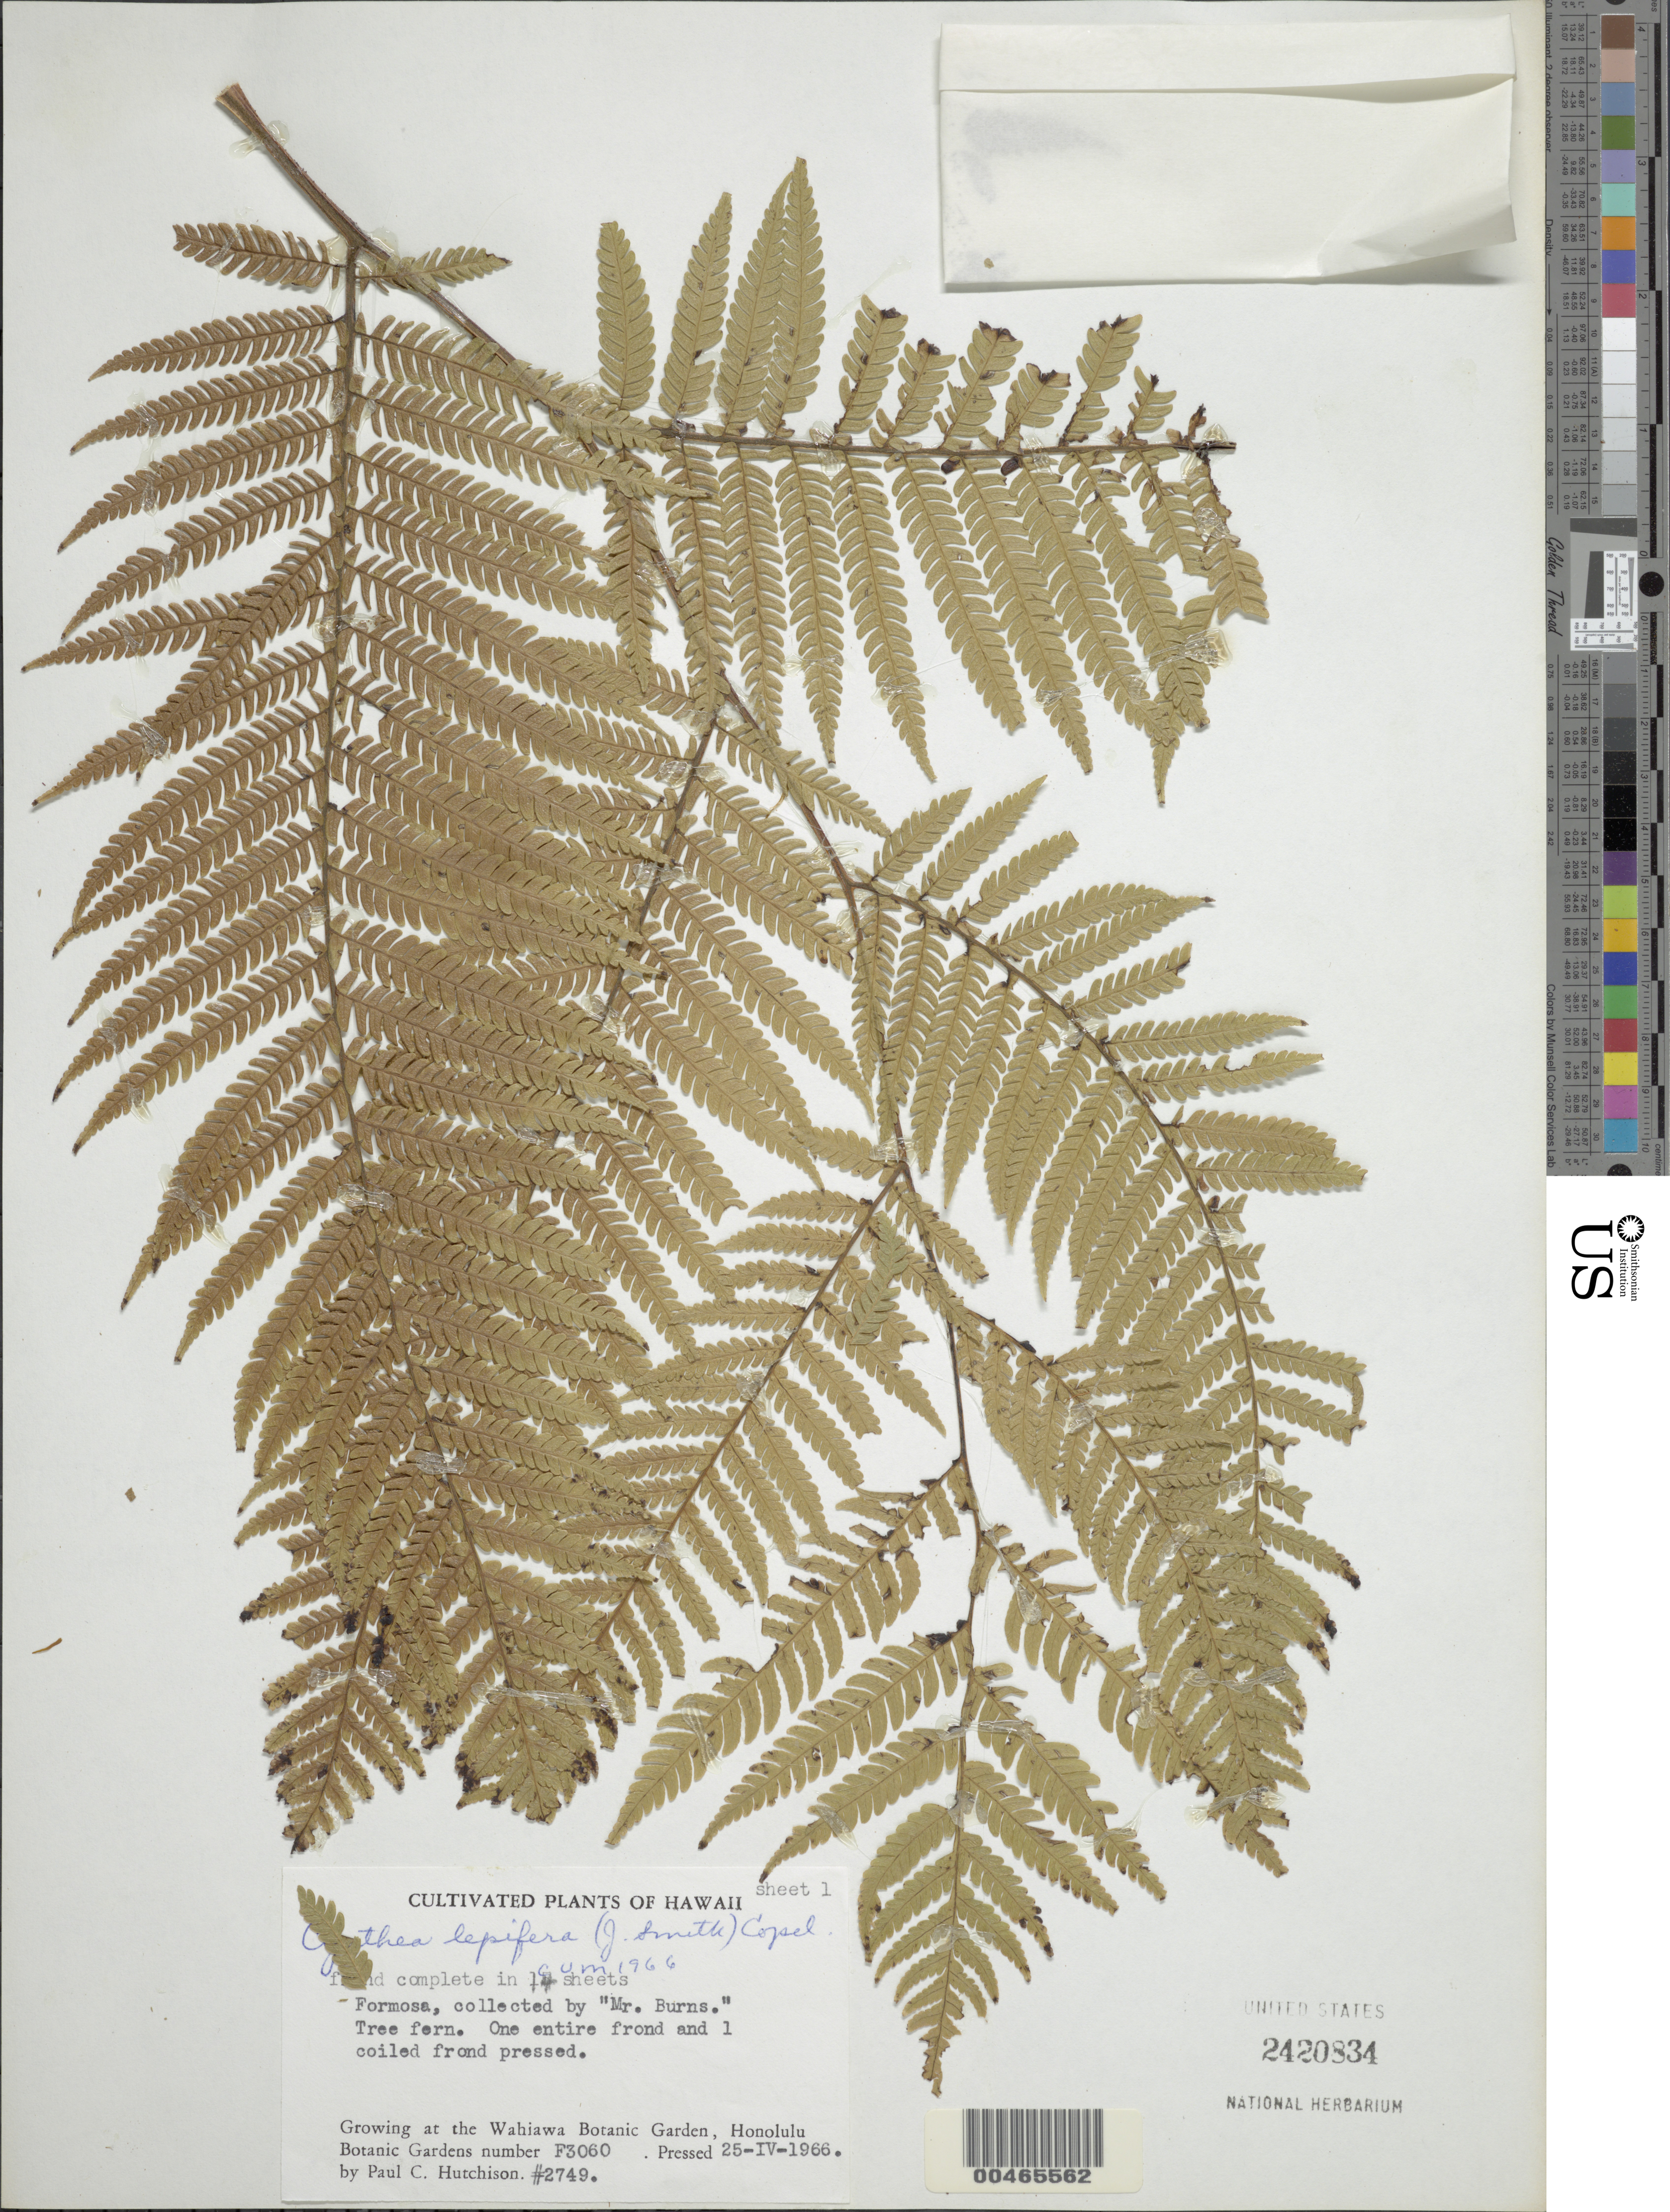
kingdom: Plantae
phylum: Tracheophyta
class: Polypodiopsida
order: Cyatheales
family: Cyatheaceae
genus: Alsophila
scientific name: Alsophila lepifera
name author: J. Sm. ex Hook.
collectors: P. C. Hutchison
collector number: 2749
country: United States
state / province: Hawaii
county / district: Honolulu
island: Oahu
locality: Growing at the Wahiawa Botanic Garden, Honolulu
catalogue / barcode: US 2420834